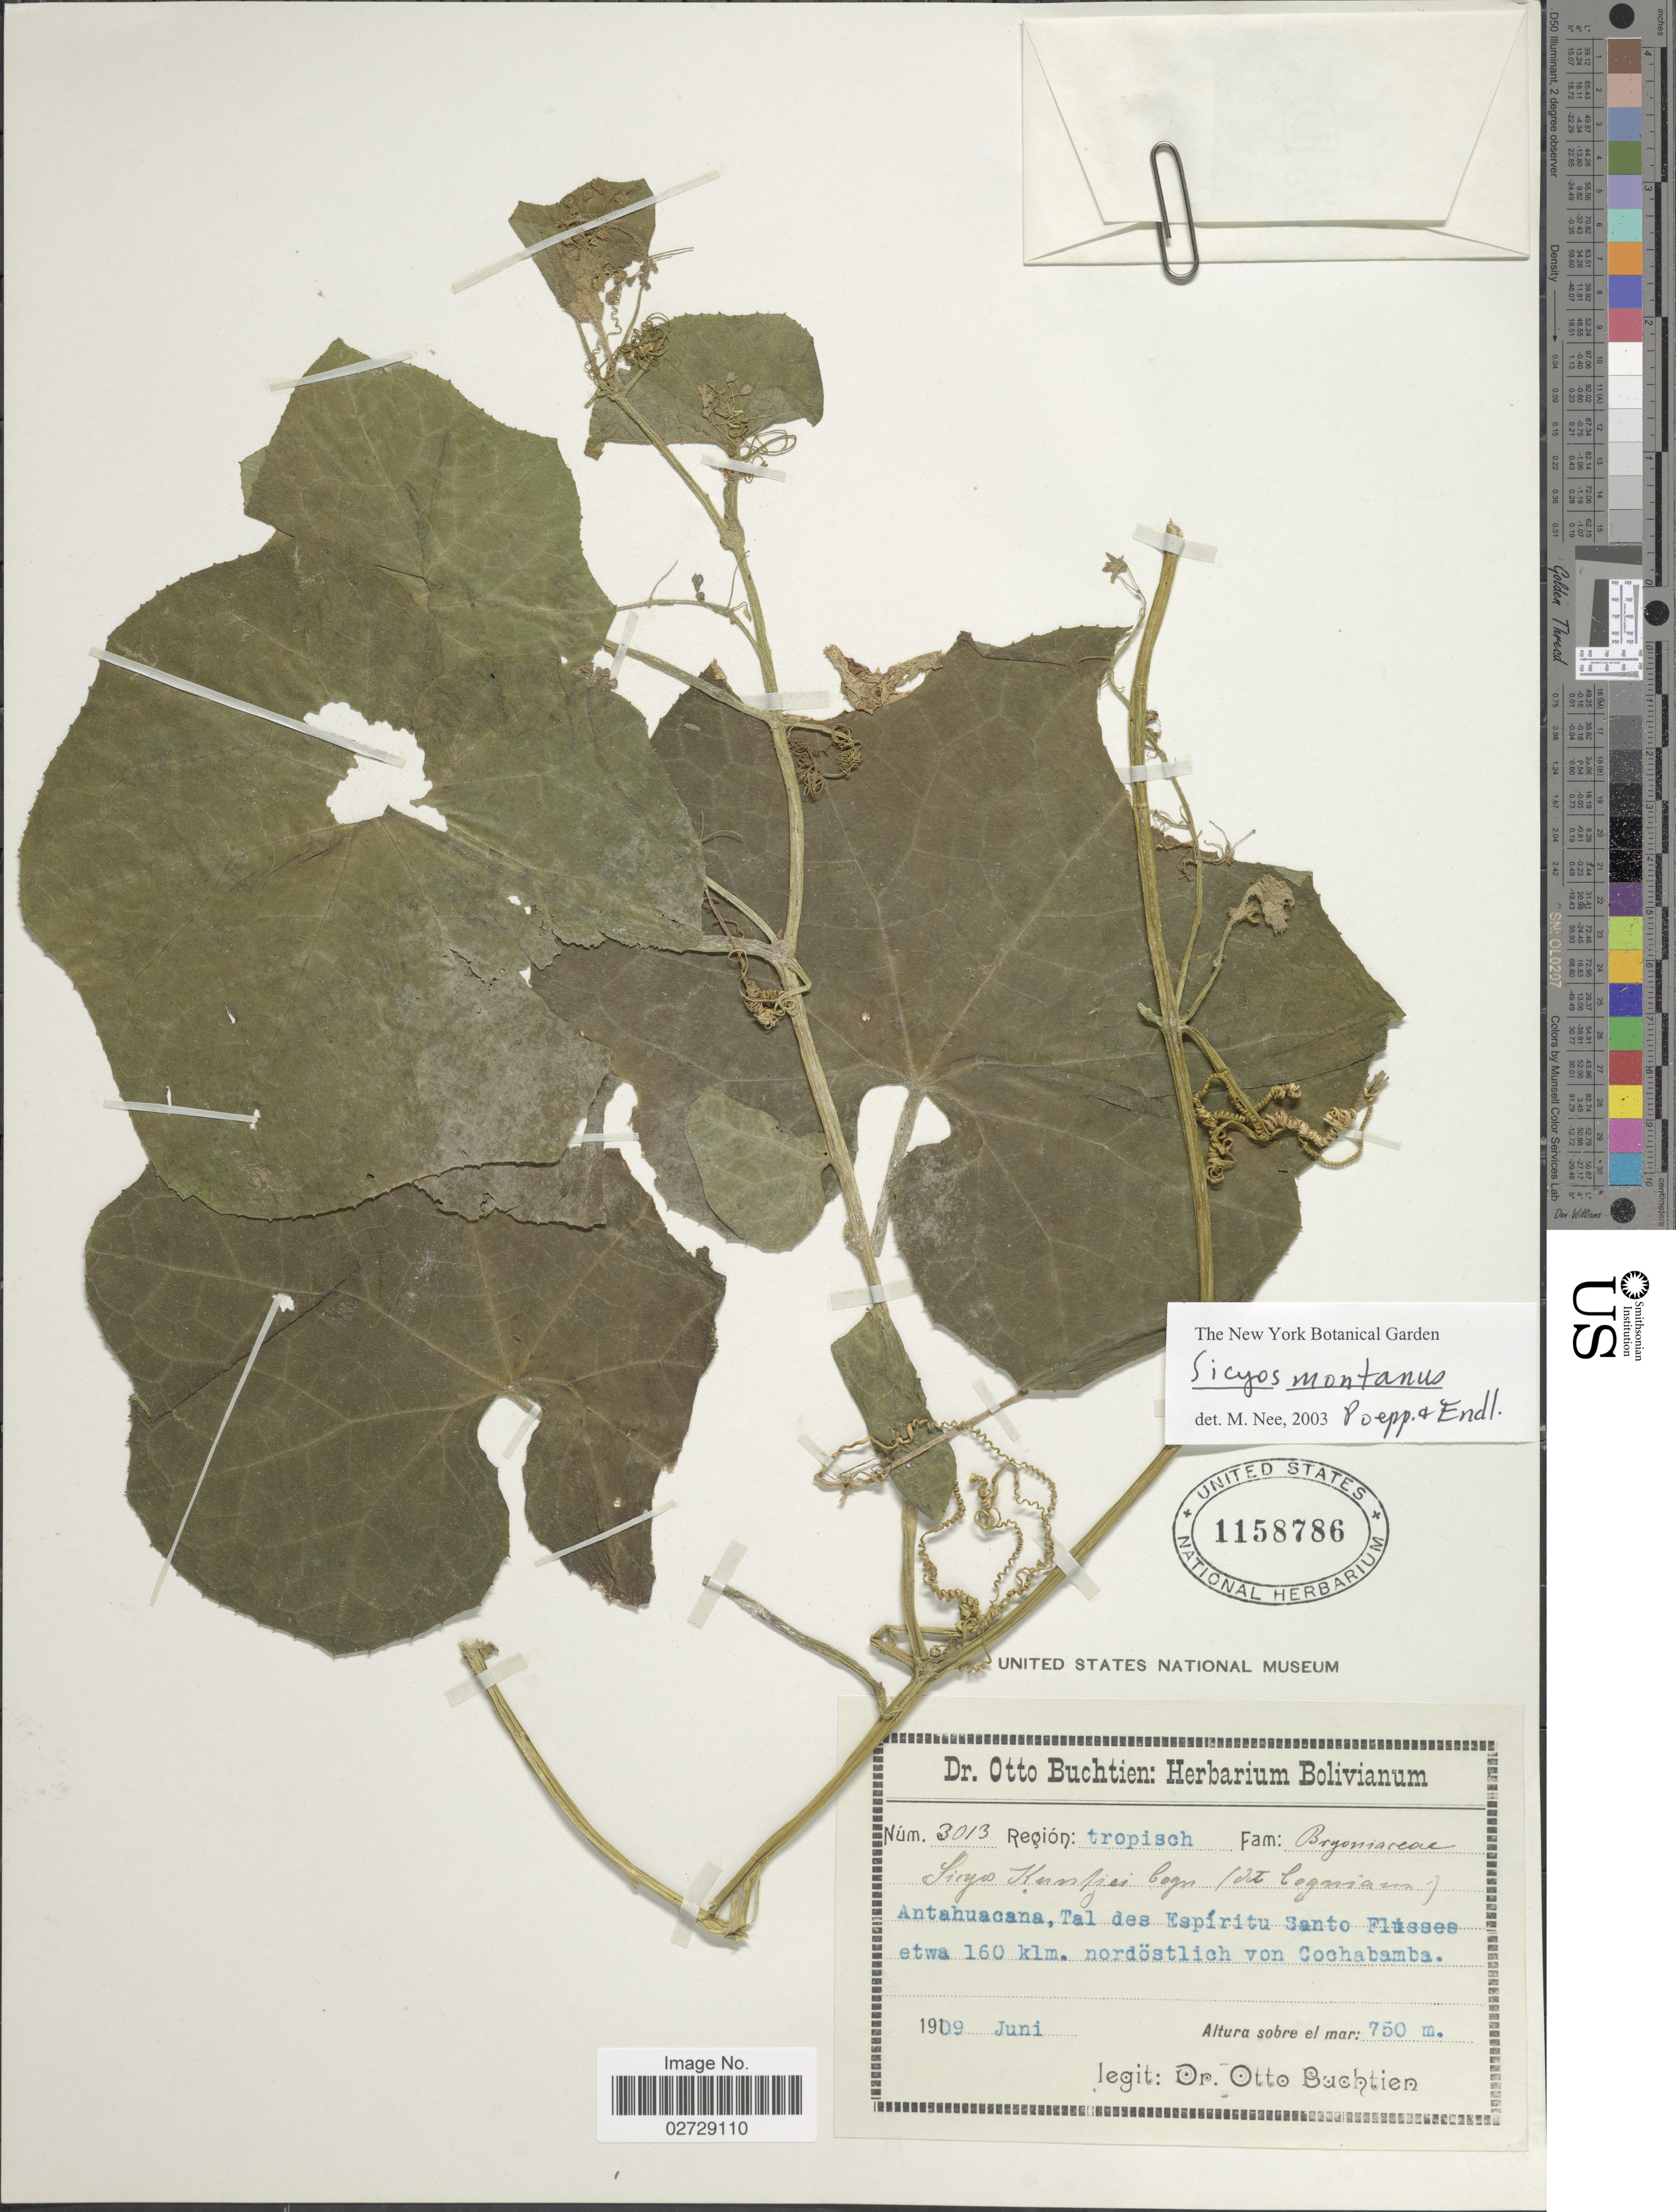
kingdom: Plantae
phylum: Tracheophyta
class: Magnoliopsida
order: Cucurbitales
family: Cucurbitaceae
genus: Sicyos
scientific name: Sicyos montanus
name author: Poepp. & Endl.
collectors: O. Buchtien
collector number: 3013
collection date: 1909-06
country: Bolivia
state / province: Cochabamba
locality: Region: tropisch. Antahuacana, Tal des Espiritu Santo Flusses etwa 160 klm. nordostlich von Cochabamba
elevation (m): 750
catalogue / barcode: US 1158786